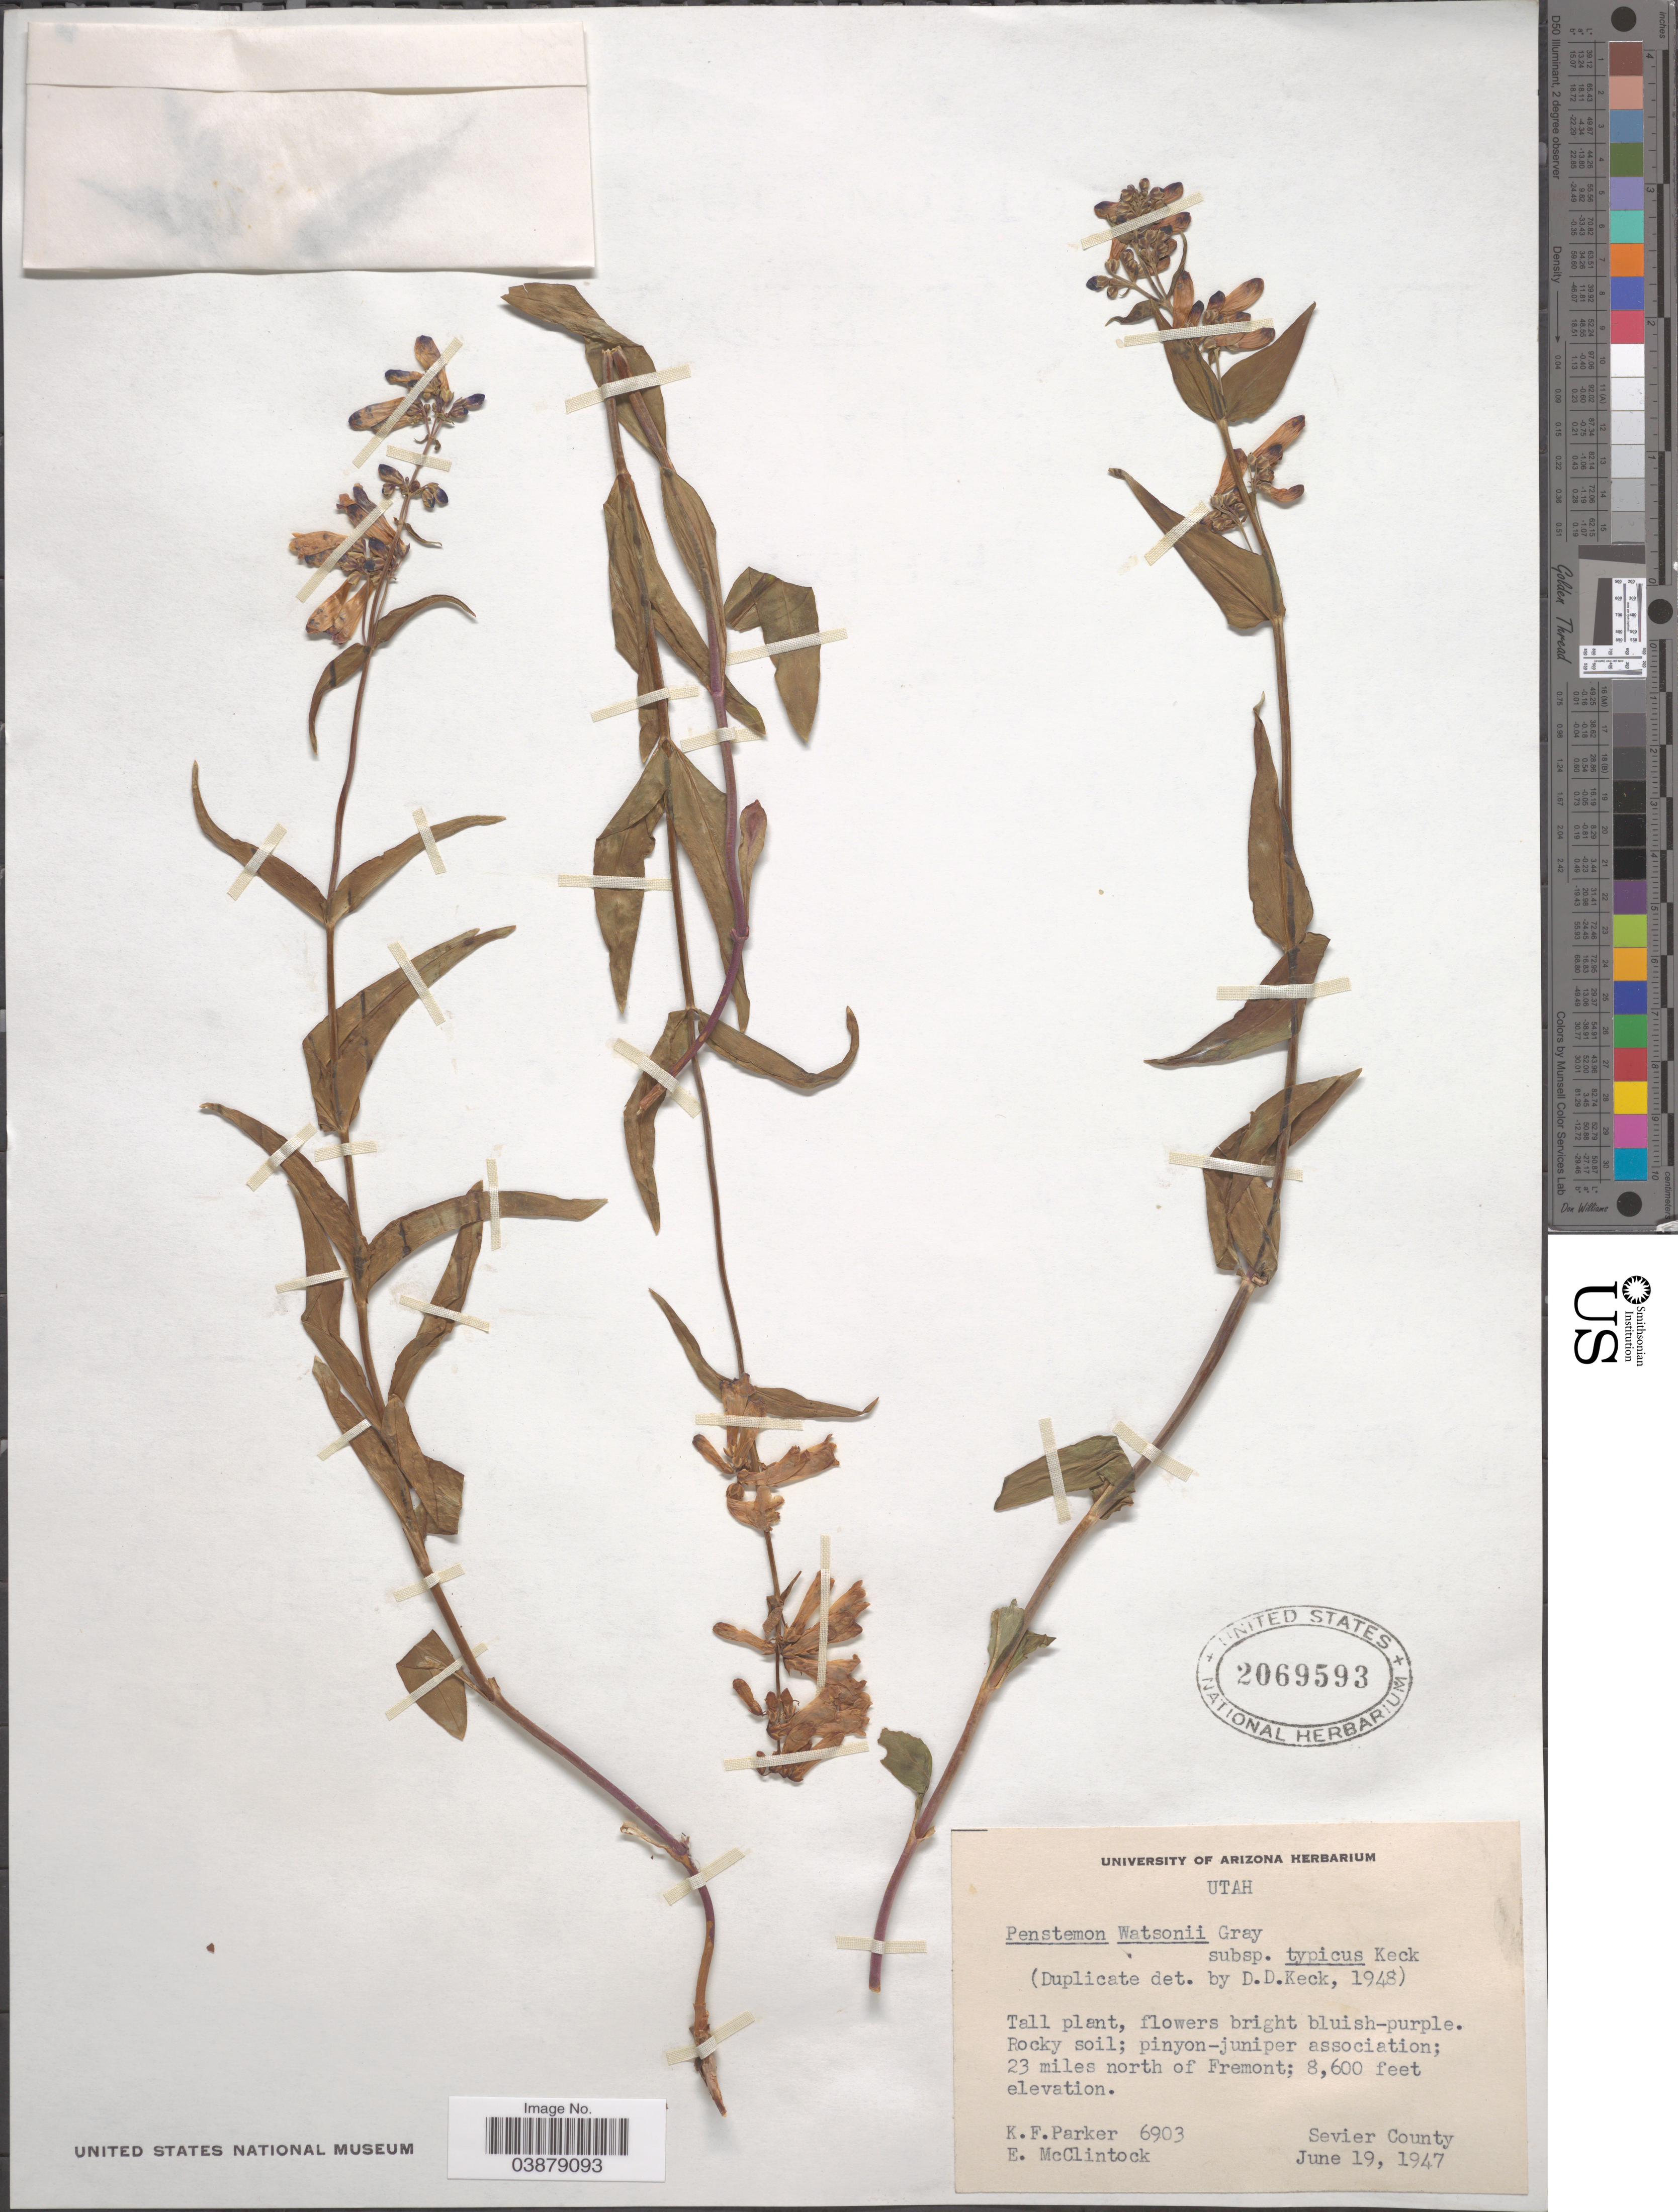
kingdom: Plantae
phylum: Tracheophyta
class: Magnoliopsida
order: Lamiales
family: Plantaginaceae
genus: Penstemon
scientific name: Penstemon watsonii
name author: A. Gray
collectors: K. F. Parker & E. McClintock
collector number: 6903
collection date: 1947-06-19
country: United States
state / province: Utah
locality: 23 miles north of Fremont; Sevier County.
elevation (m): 2621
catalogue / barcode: US 2069593